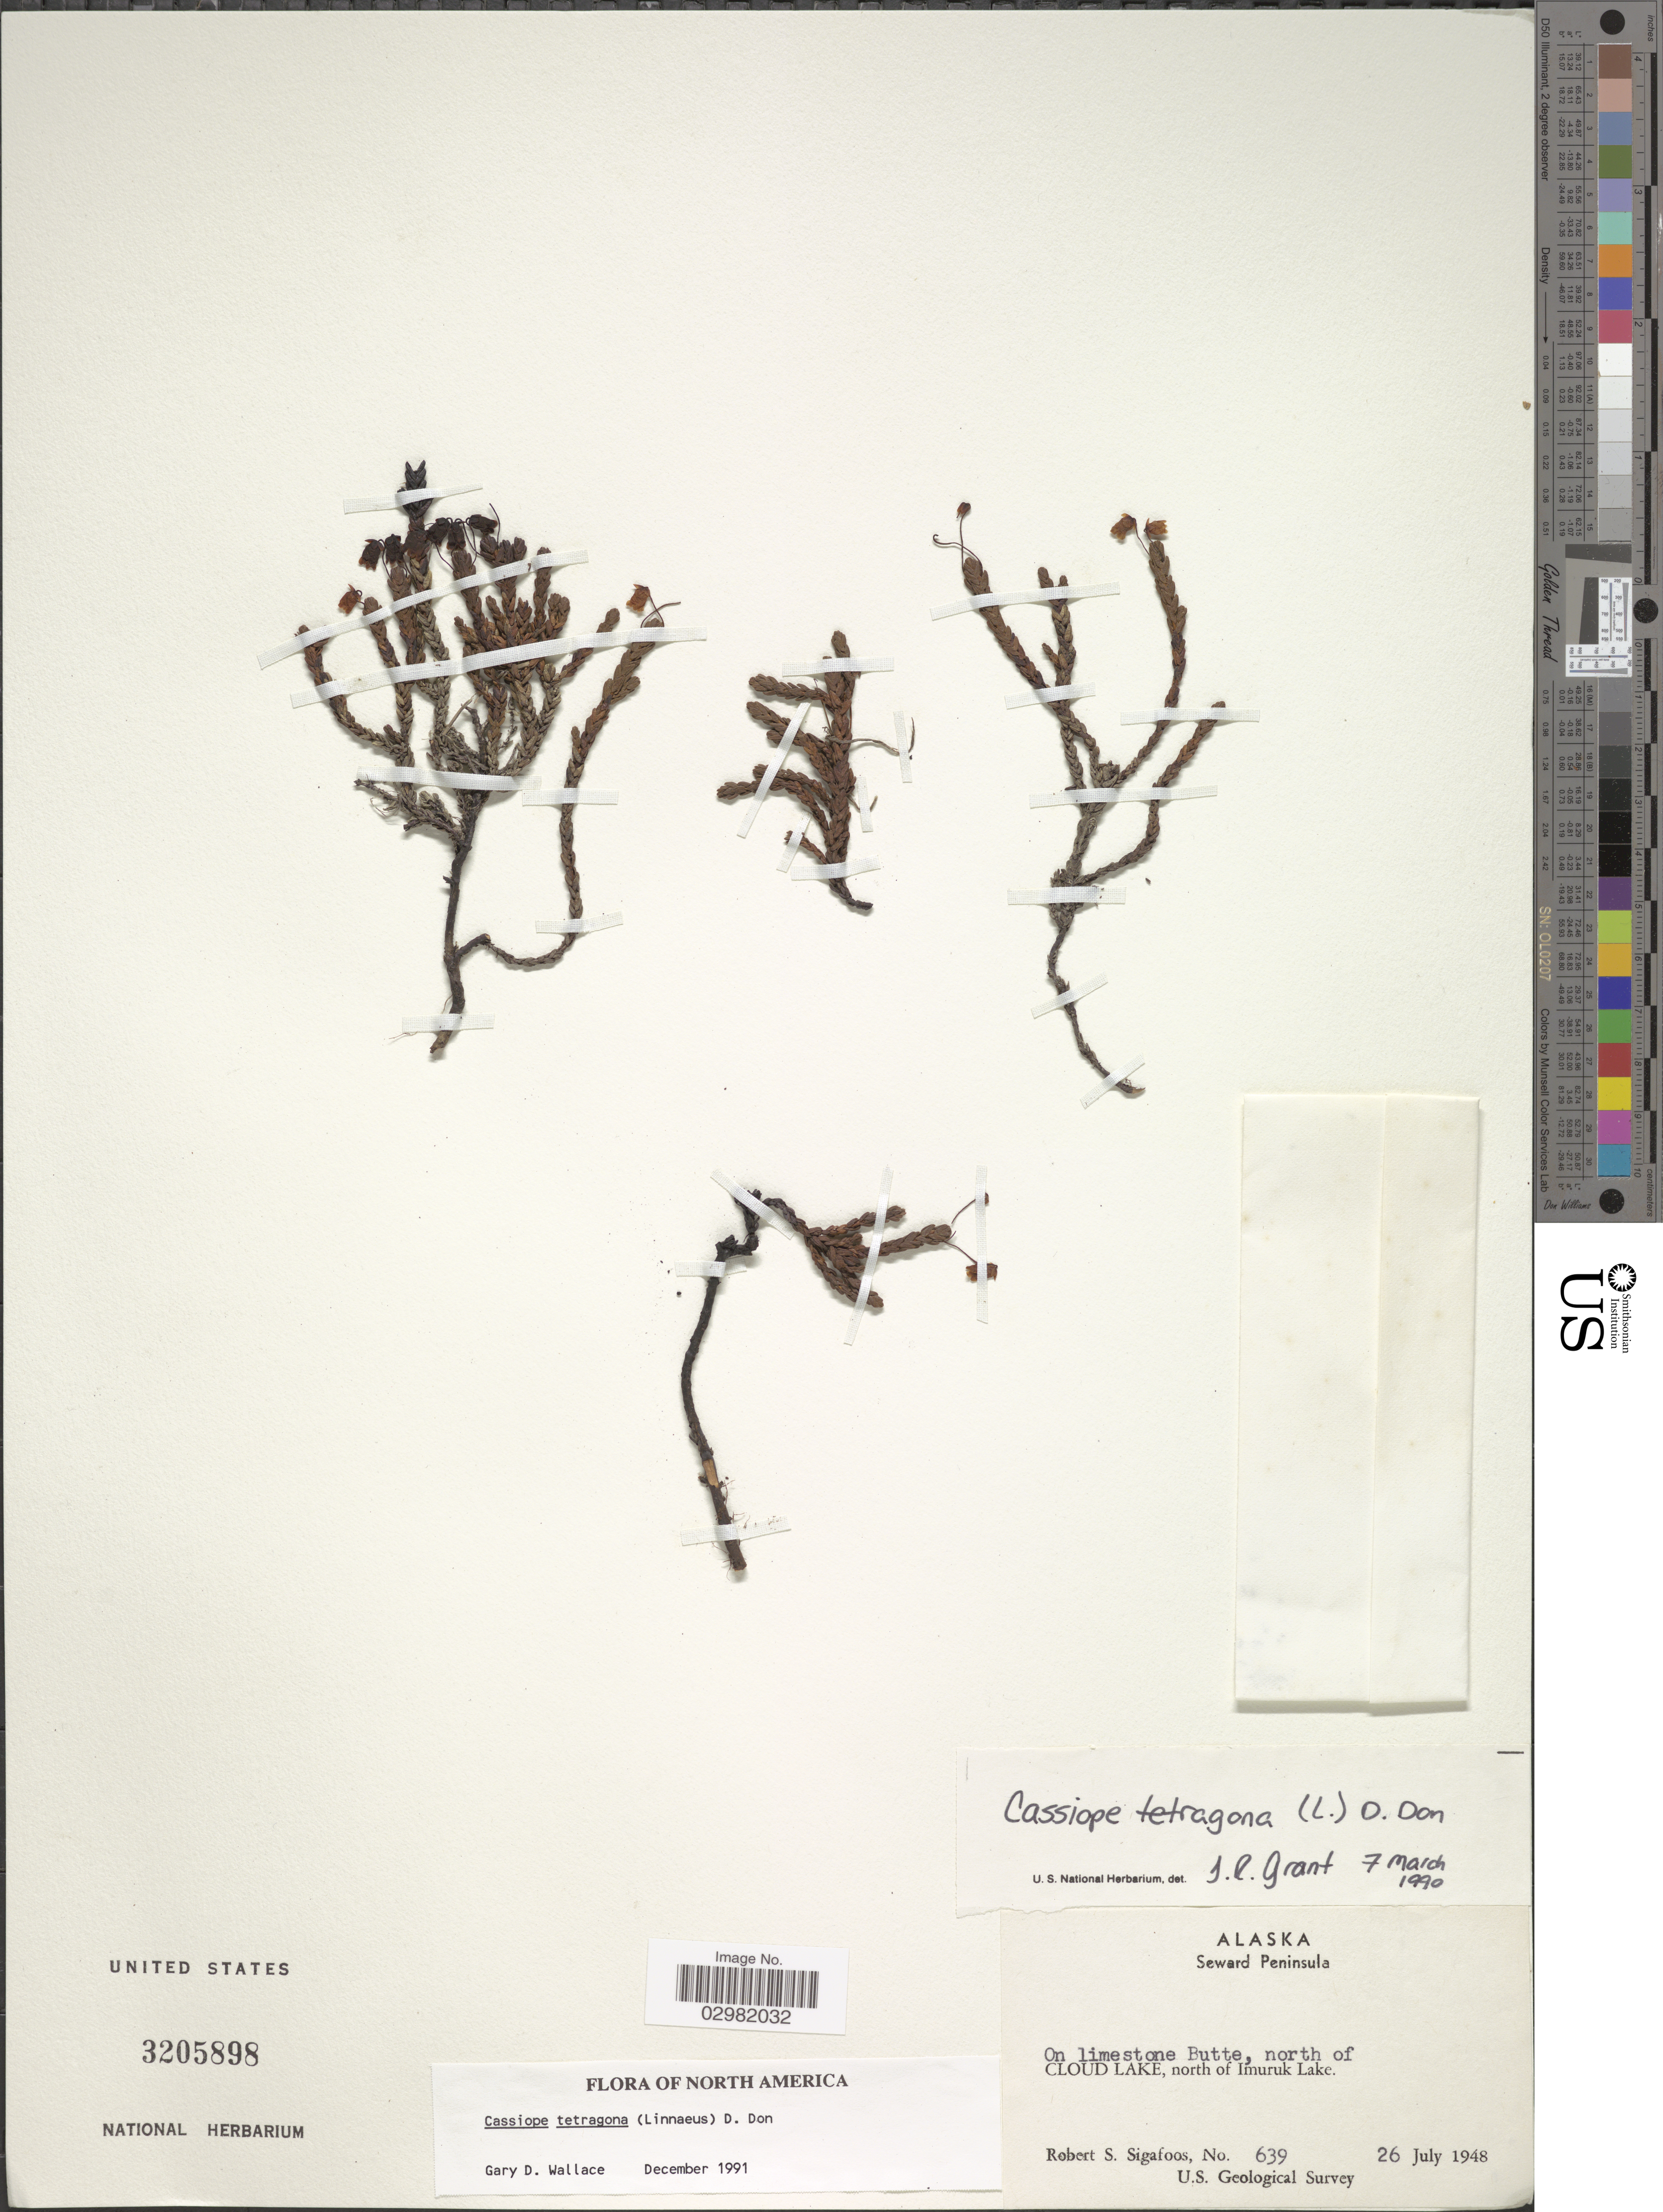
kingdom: Plantae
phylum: Tracheophyta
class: Magnoliopsida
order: Ericales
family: Ericaceae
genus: Cassiope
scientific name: Cassiope tetragona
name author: (L.) D. Don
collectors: R. Sigafoos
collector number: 639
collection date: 1948-07-26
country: United States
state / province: Alaska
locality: Seward Peninsula, On limestone Butte, north of Cloud Lake, north of Imuruk Lake.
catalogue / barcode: US 3205898